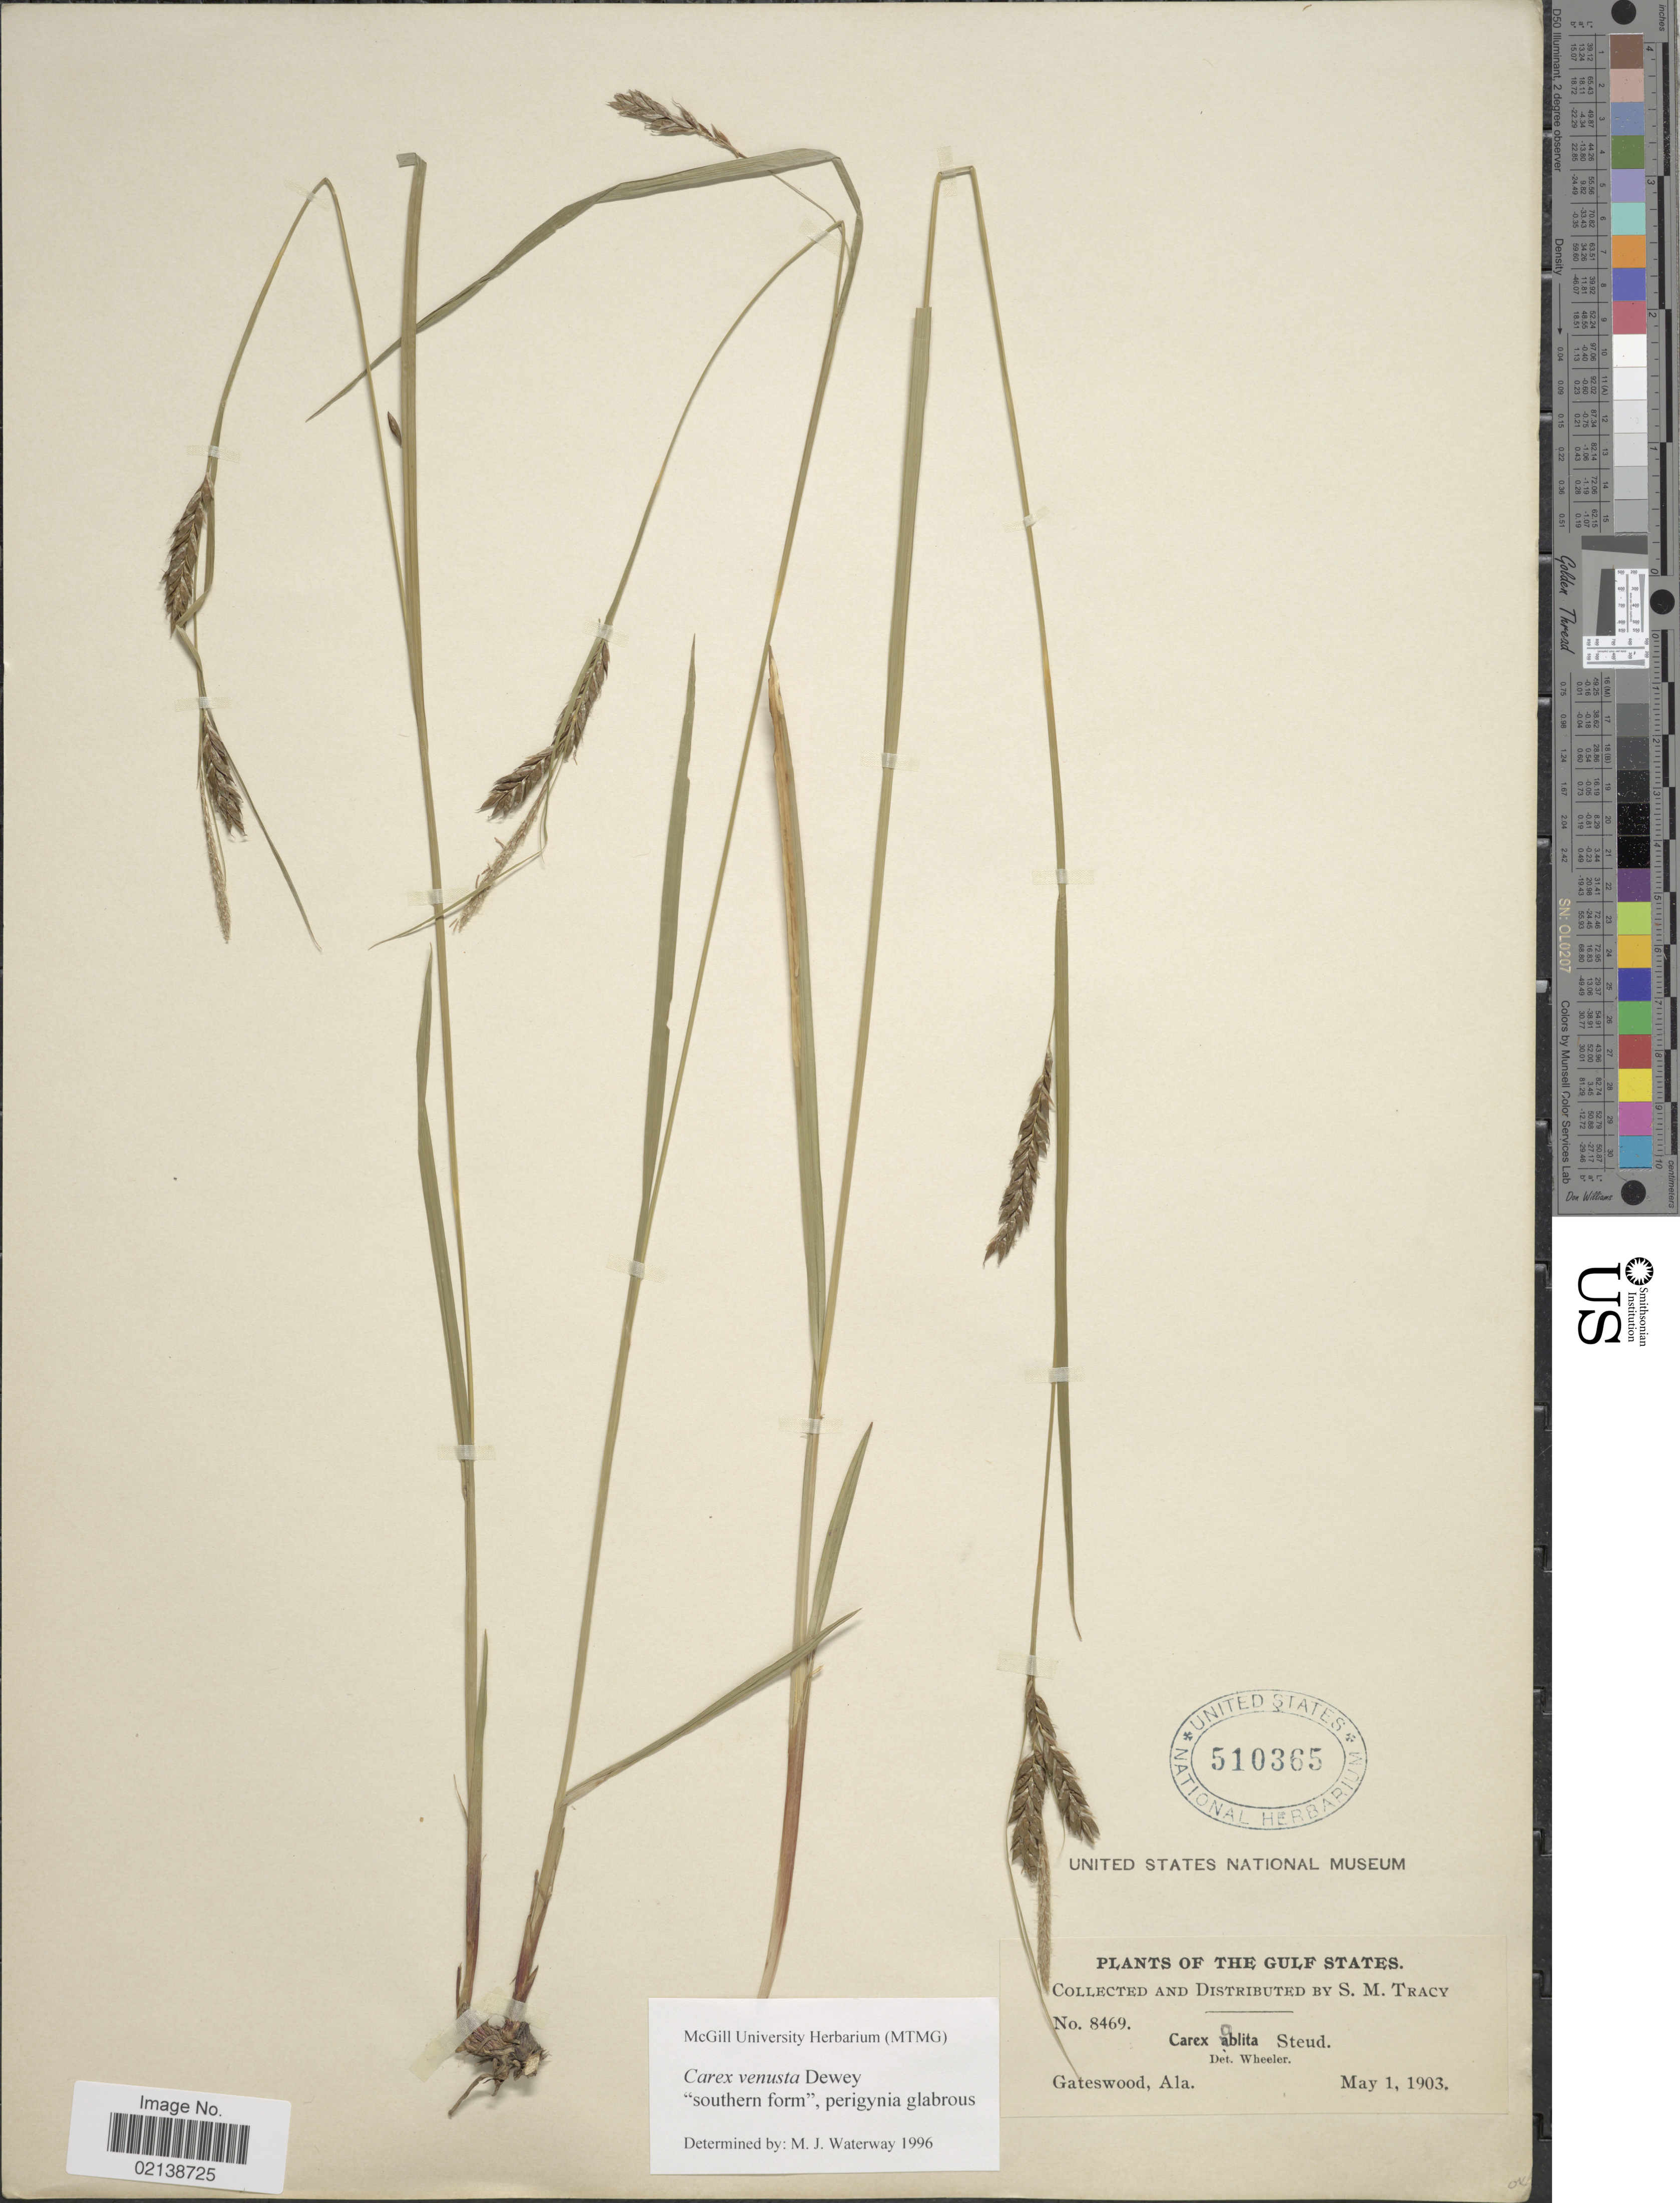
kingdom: Plantae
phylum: Tracheophyta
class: Liliopsida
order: Poales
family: Cyperaceae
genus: Carex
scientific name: Carex venusta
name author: Dewey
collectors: S. M. Tracy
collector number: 8469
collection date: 1903-05-01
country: United States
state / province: Alabama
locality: The Gulf States, Gateswood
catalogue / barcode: US 510365